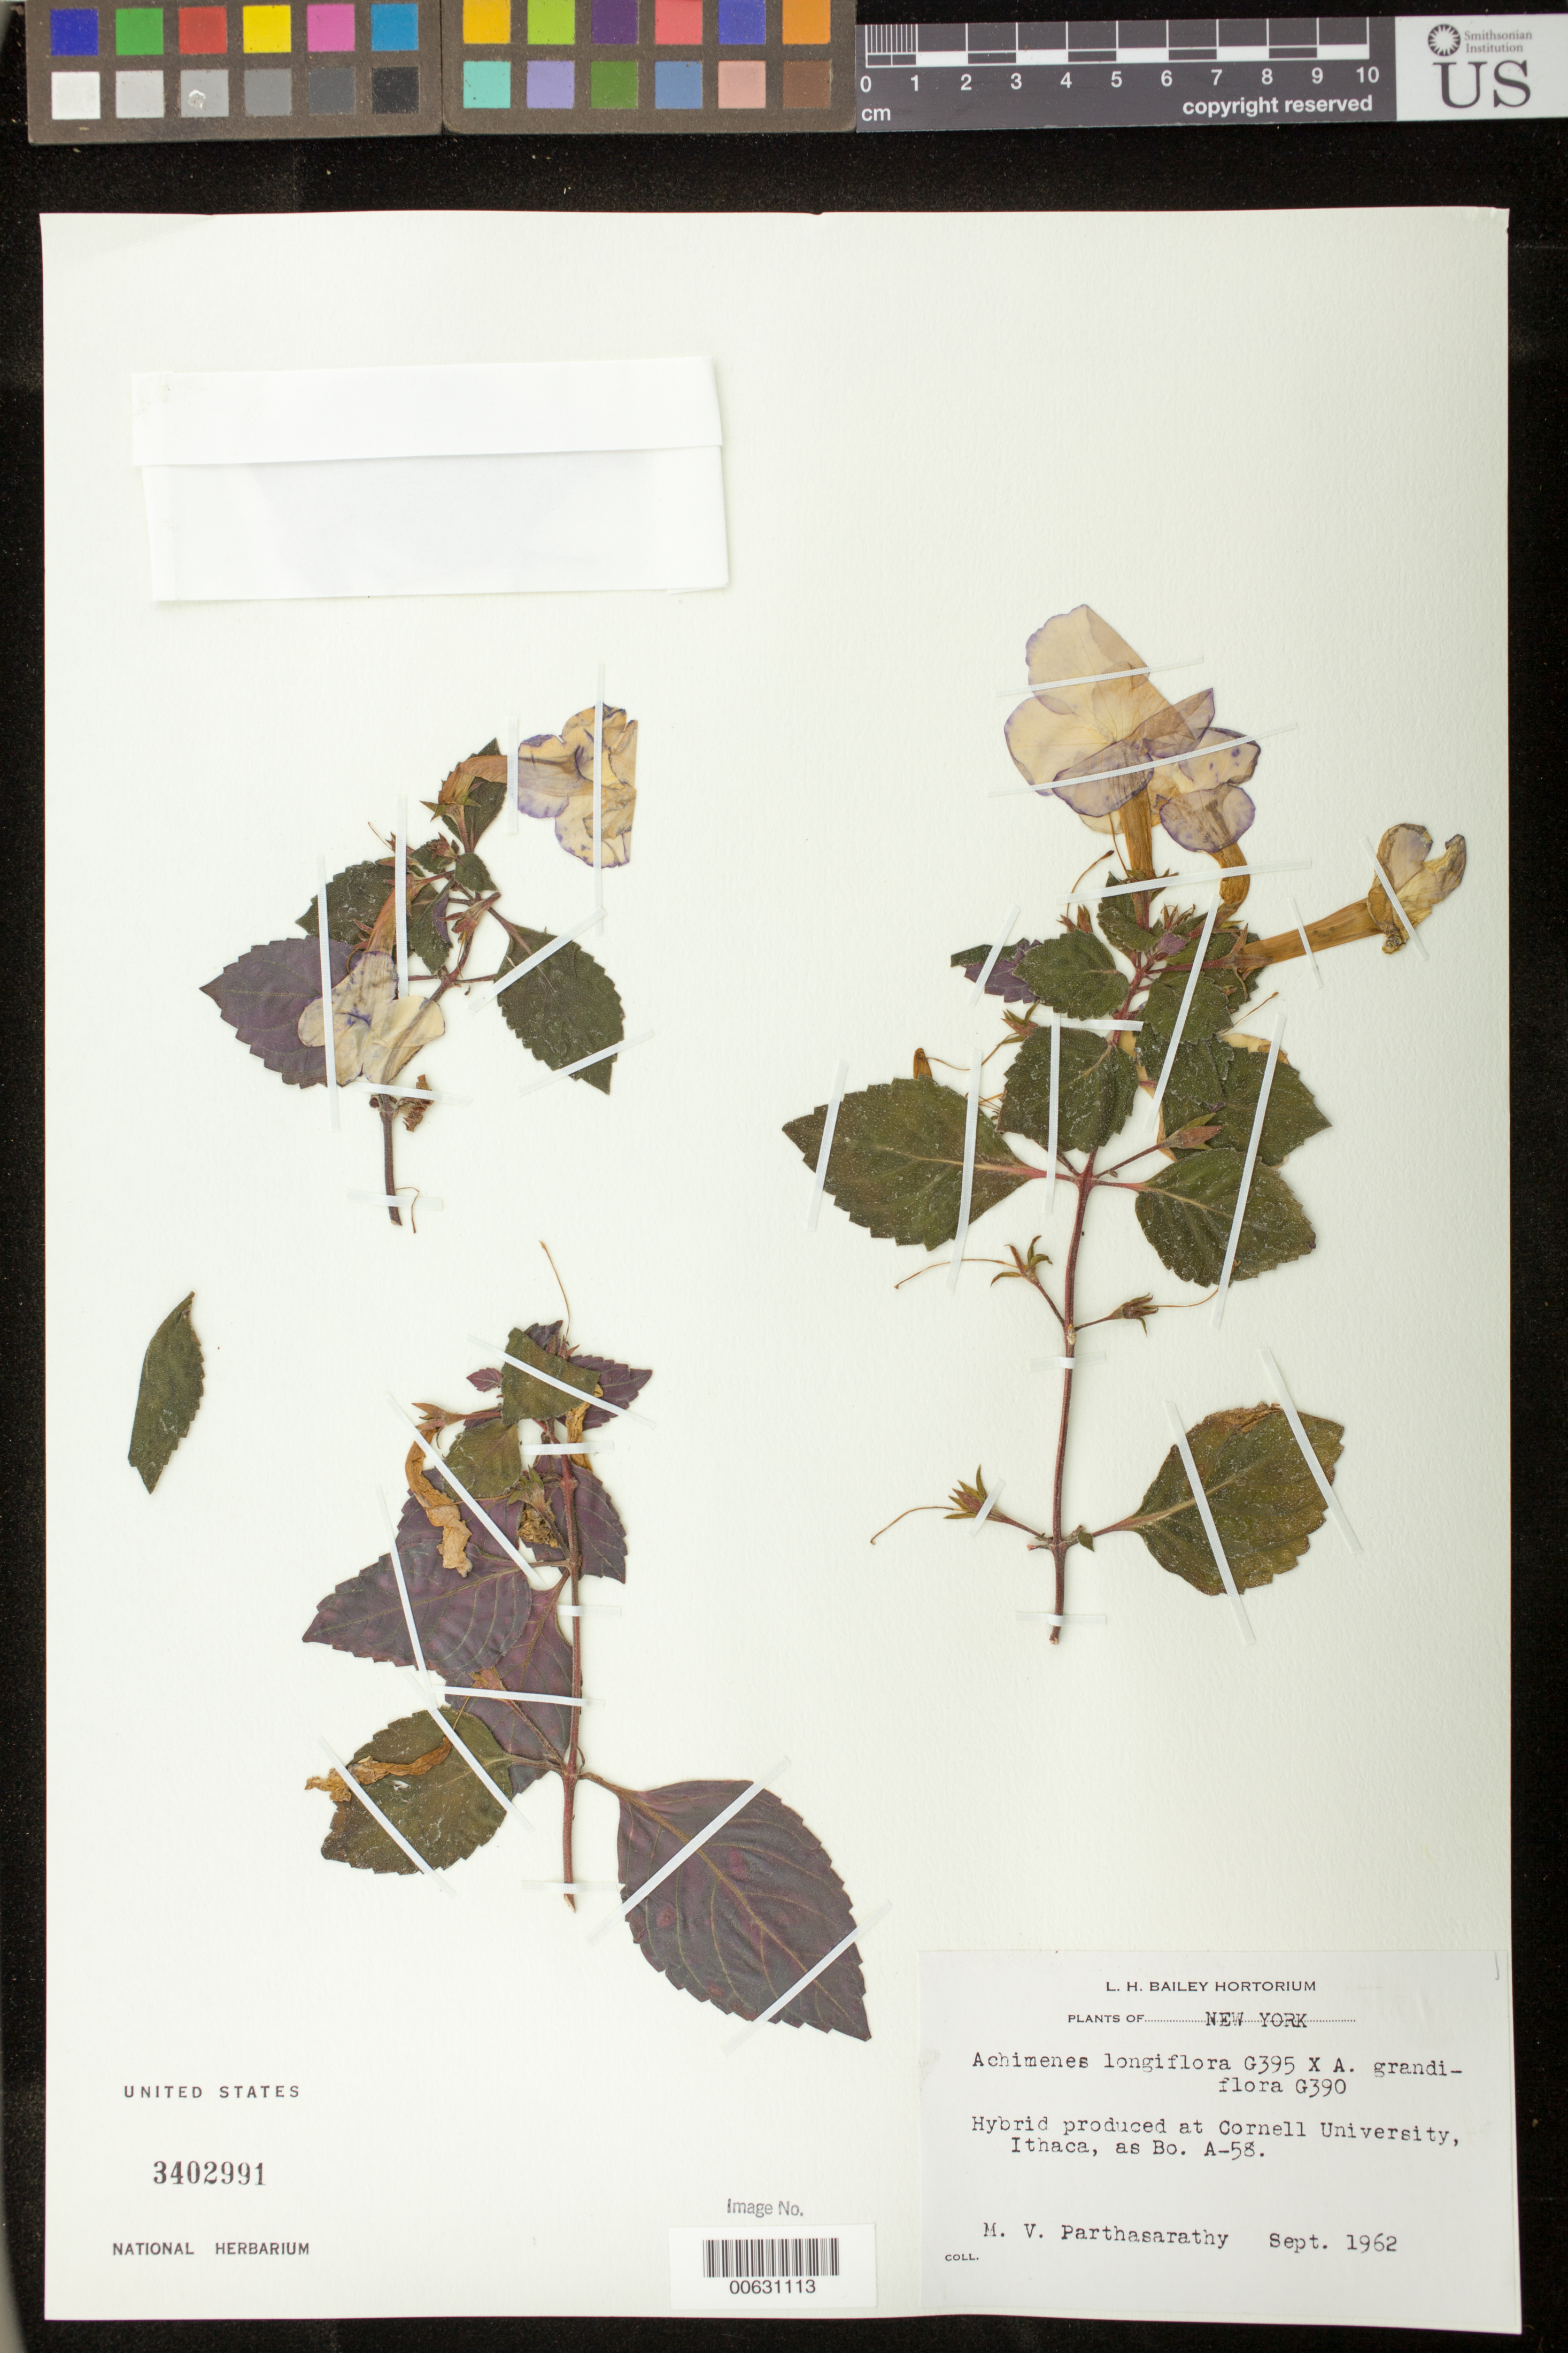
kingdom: Plantae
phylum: Tracheophyta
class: Magnoliopsida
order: Lamiales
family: Gesneriaceae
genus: Achimenes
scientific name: Achimenes hybrid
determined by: Skog, Laurence E.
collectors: M. Parthasarathy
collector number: s.n. [A-58]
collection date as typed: Sep 1962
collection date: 1962-09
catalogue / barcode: US 3402991